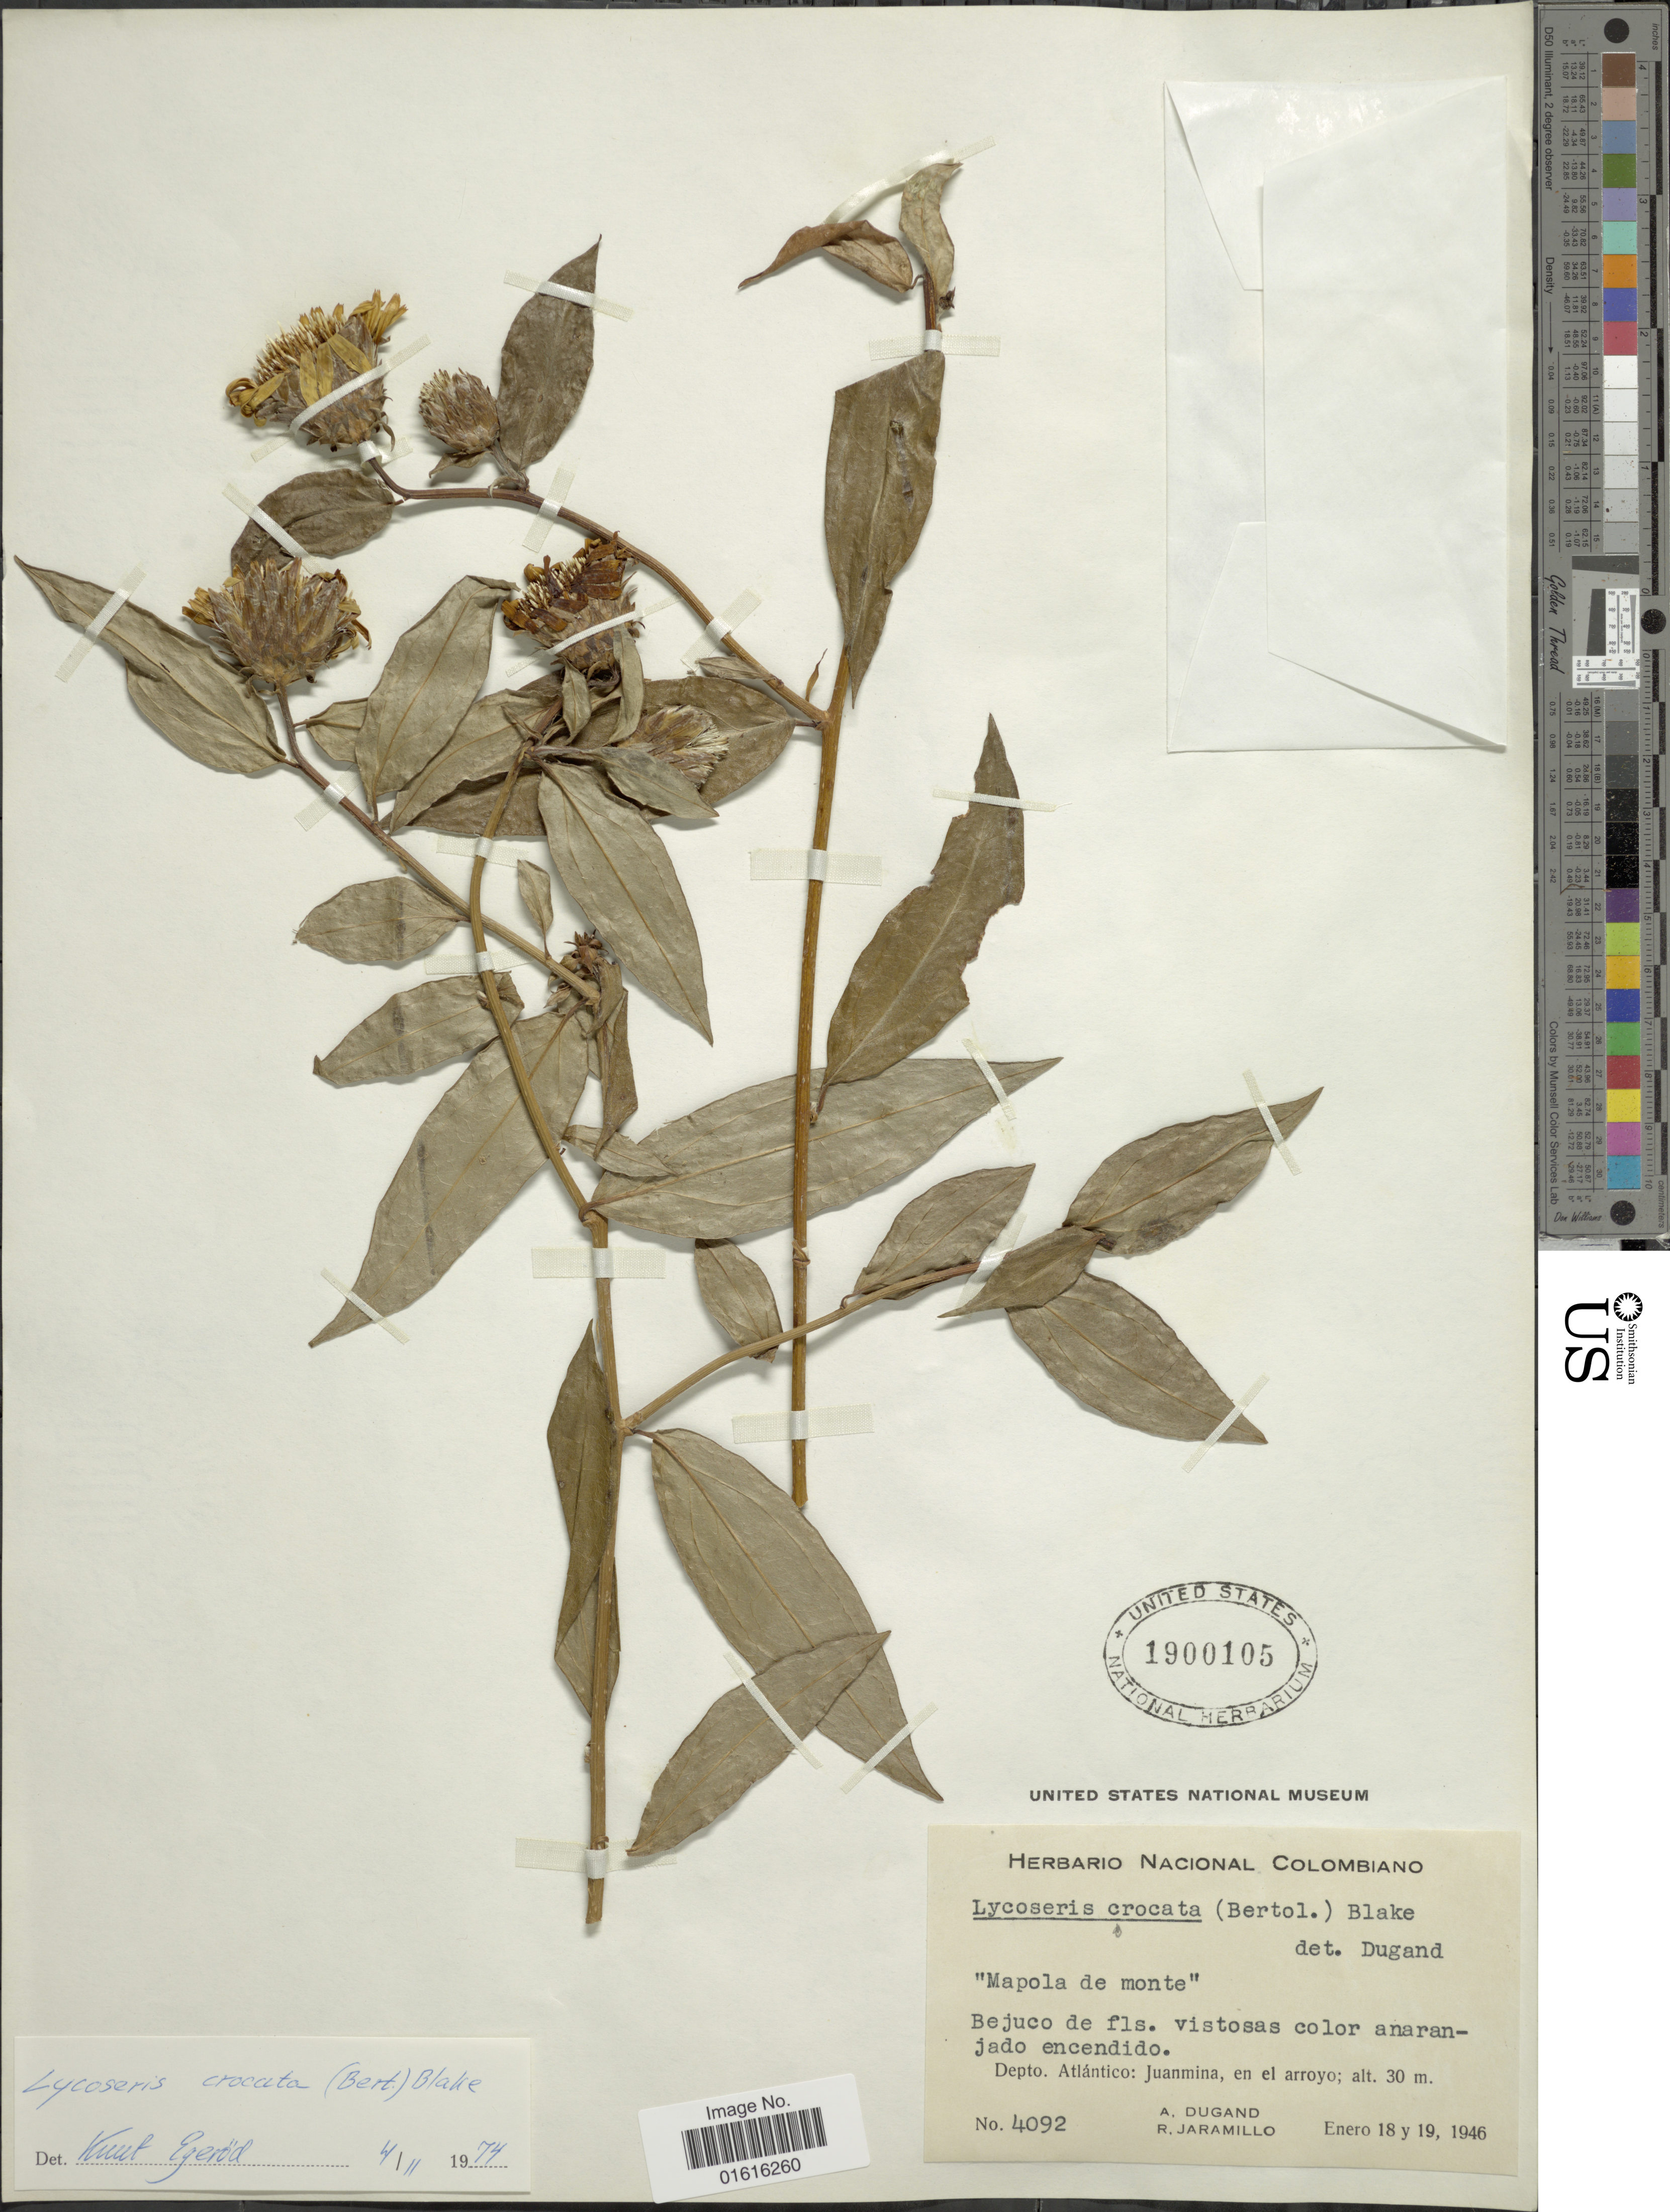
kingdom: Plantae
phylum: Tracheophyta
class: Magnoliopsida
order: Asterales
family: Asteraceae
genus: Lycoseris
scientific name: Lycoseris crocata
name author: S.F. Blake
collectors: A. Dugand & R. Jaramillo M.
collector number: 4092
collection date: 1946-01-18/1946-01-19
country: Colombia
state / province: Atlántico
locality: Depto. Atlántico: Juanmina, en el arroyo.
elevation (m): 30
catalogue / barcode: US 1900105